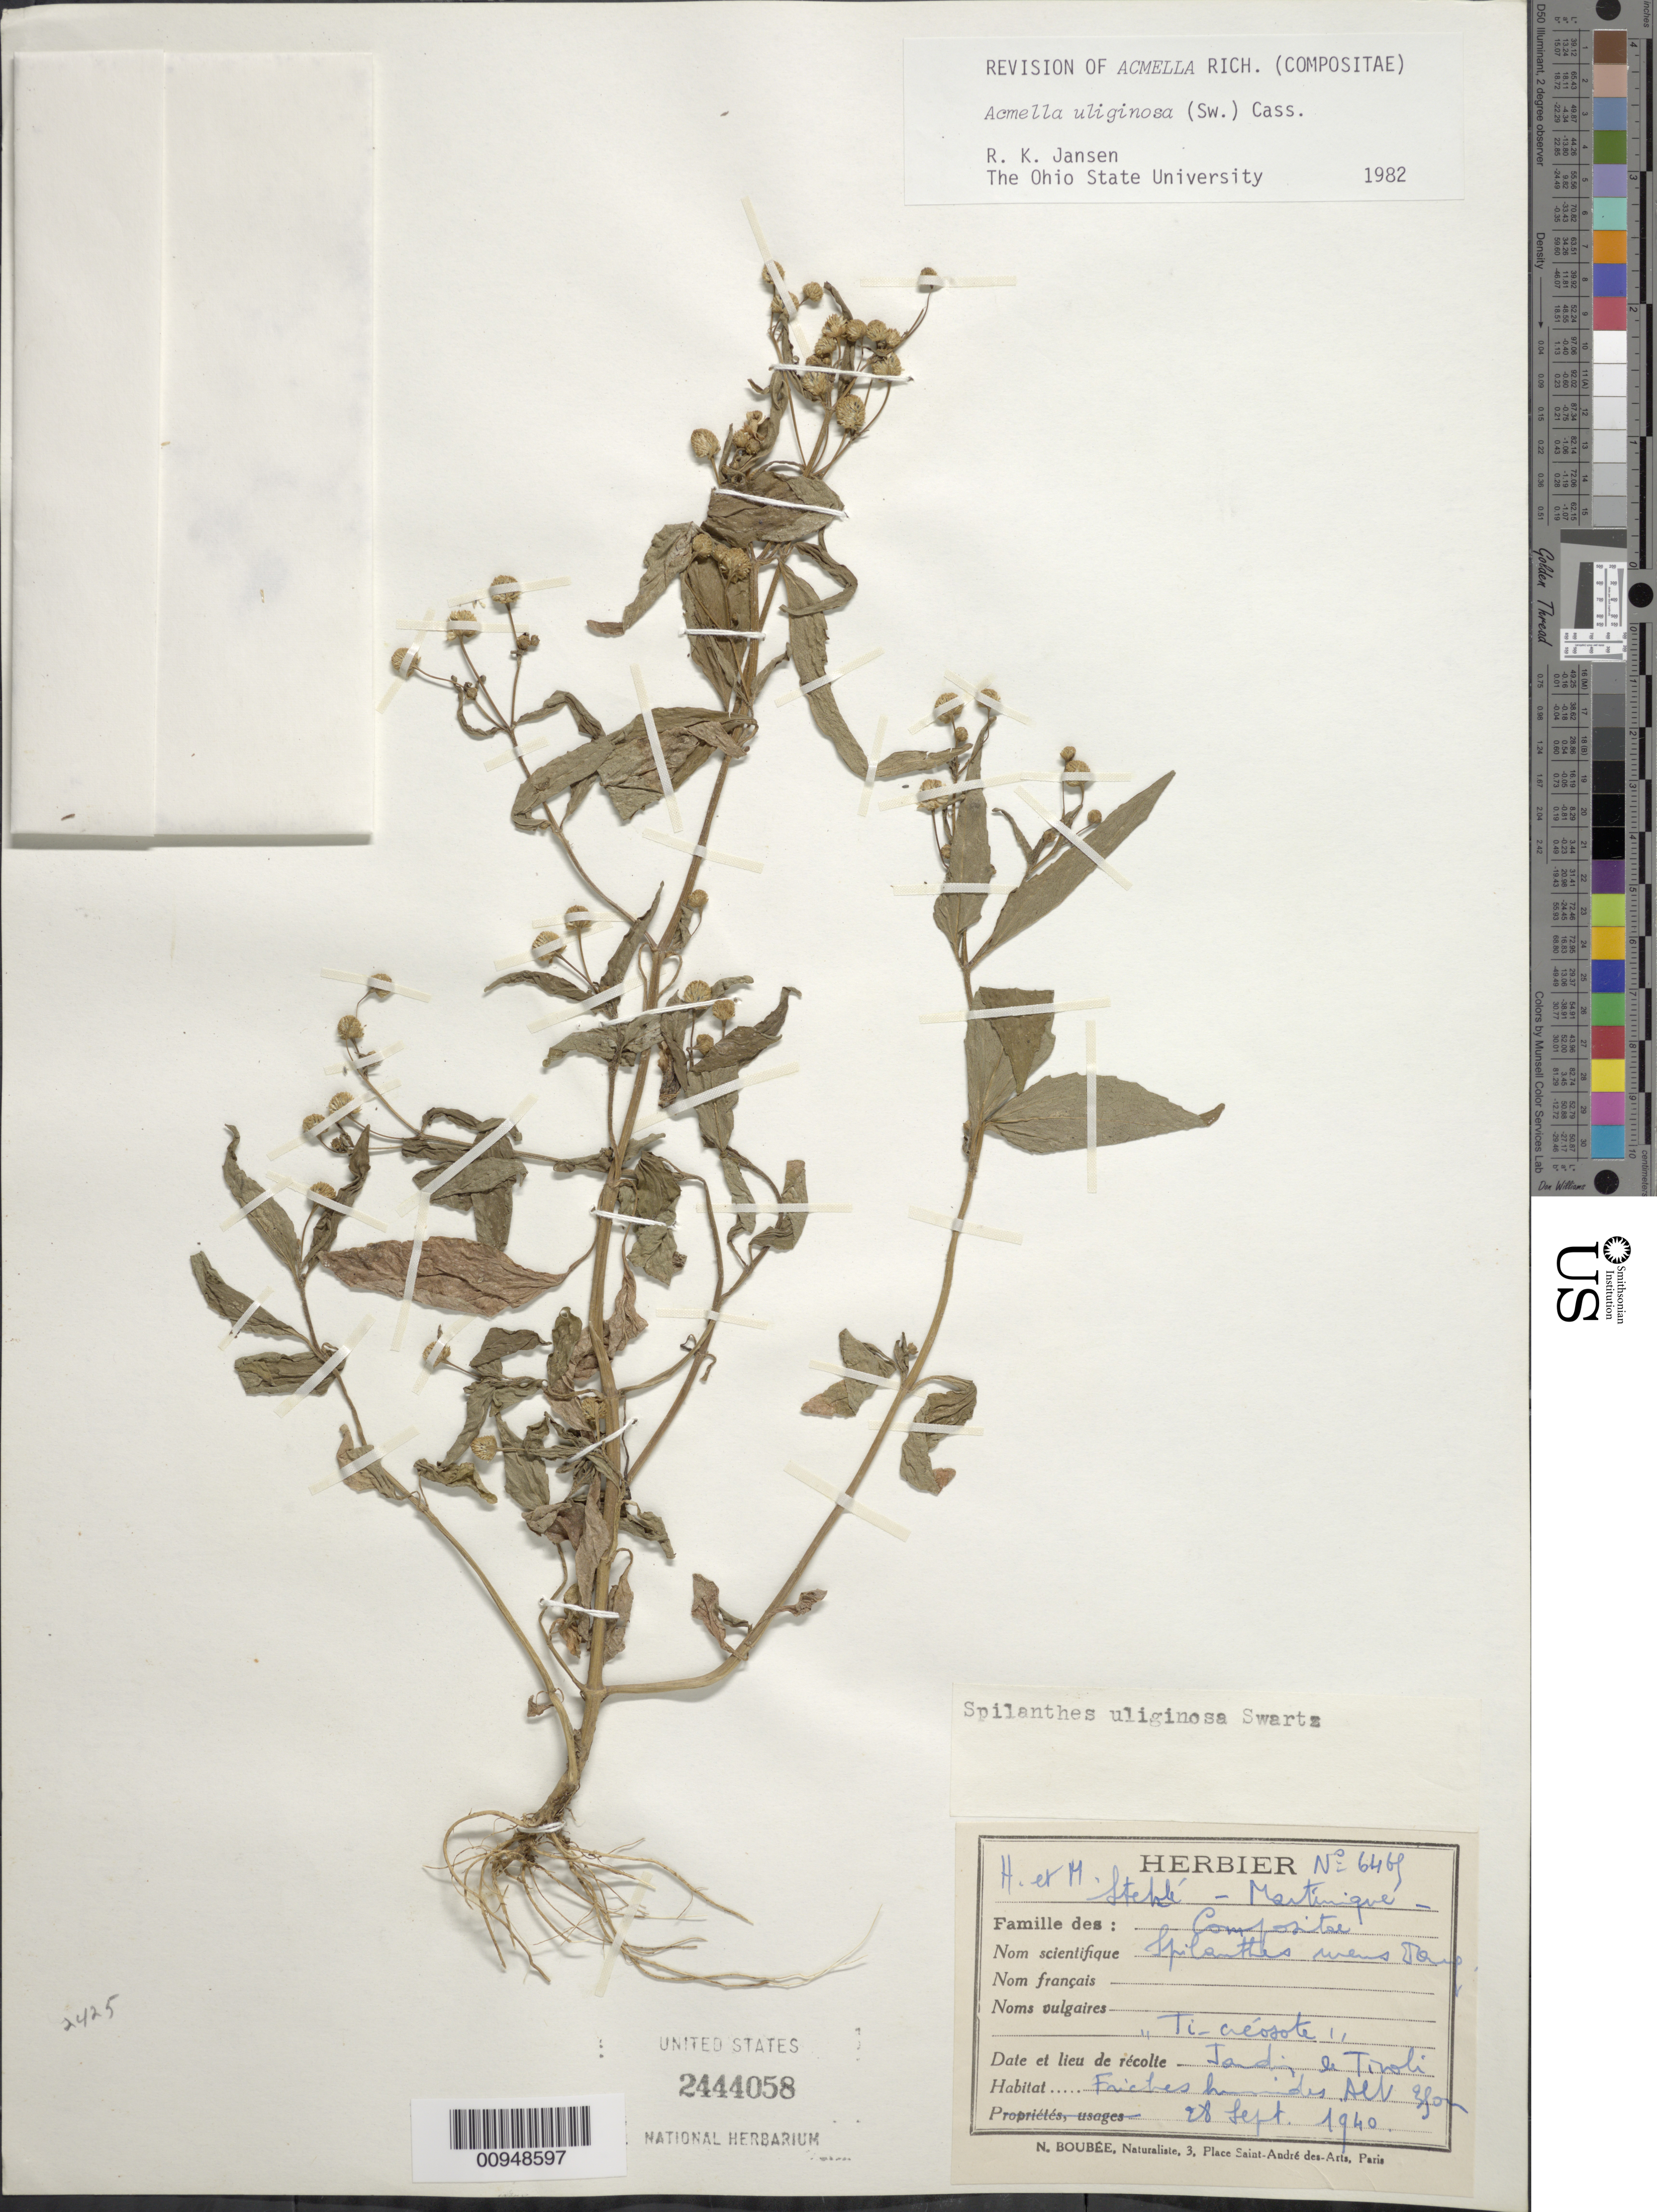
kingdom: Plantae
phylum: Tracheophyta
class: Magnoliopsida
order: Asterales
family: Asteraceae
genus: Acmella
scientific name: Acmella uliginosa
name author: (Sw.) Cass.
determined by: Jansen, R. K.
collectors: H. Stehlé & M. Stehlé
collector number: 6461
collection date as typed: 28 Sep 1940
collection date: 1940-09-28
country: Martinique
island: Martinique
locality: Jardin de Tivoli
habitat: Frictes humides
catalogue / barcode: US 2444058